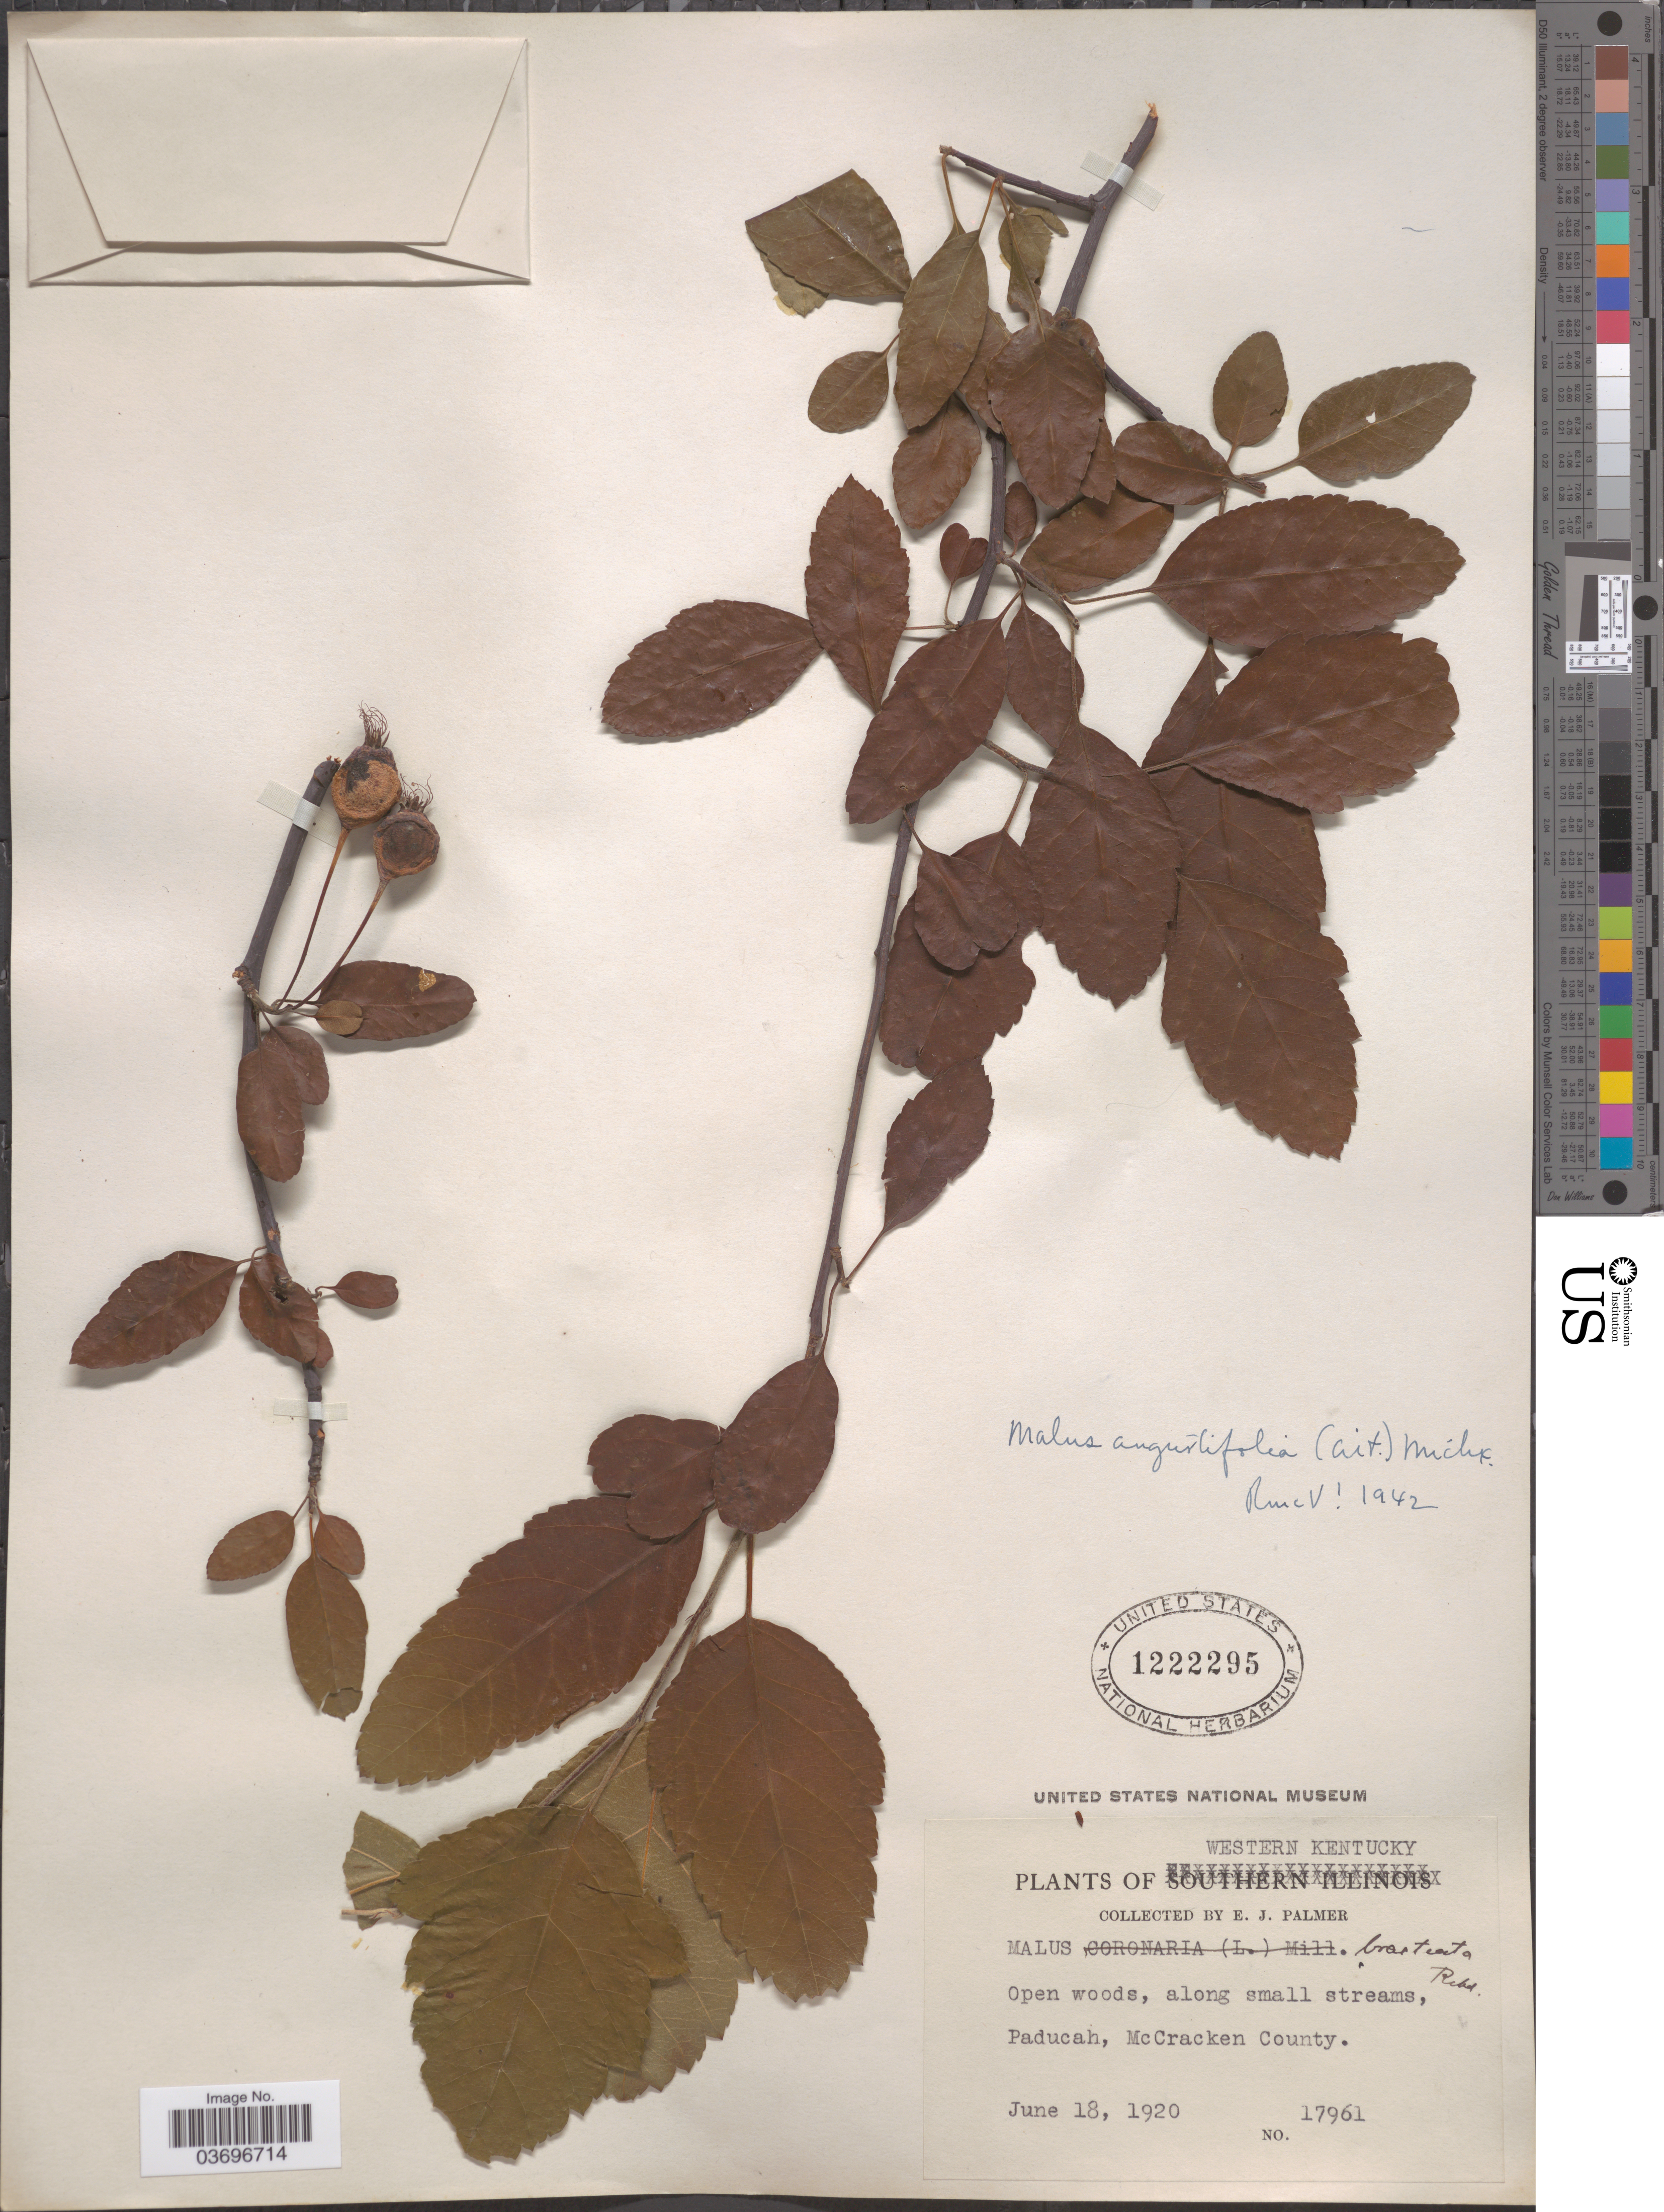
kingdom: Plantae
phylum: Tracheophyta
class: Magnoliopsida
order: Rosales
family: Rosaceae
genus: Malus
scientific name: Malus angustifolia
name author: (Aiton) Michx.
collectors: E. J. Palmer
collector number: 17961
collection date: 1920-06-18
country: United States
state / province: Kentucky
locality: Western Kentucky. Paducah, McCracken County.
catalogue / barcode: US 1222295